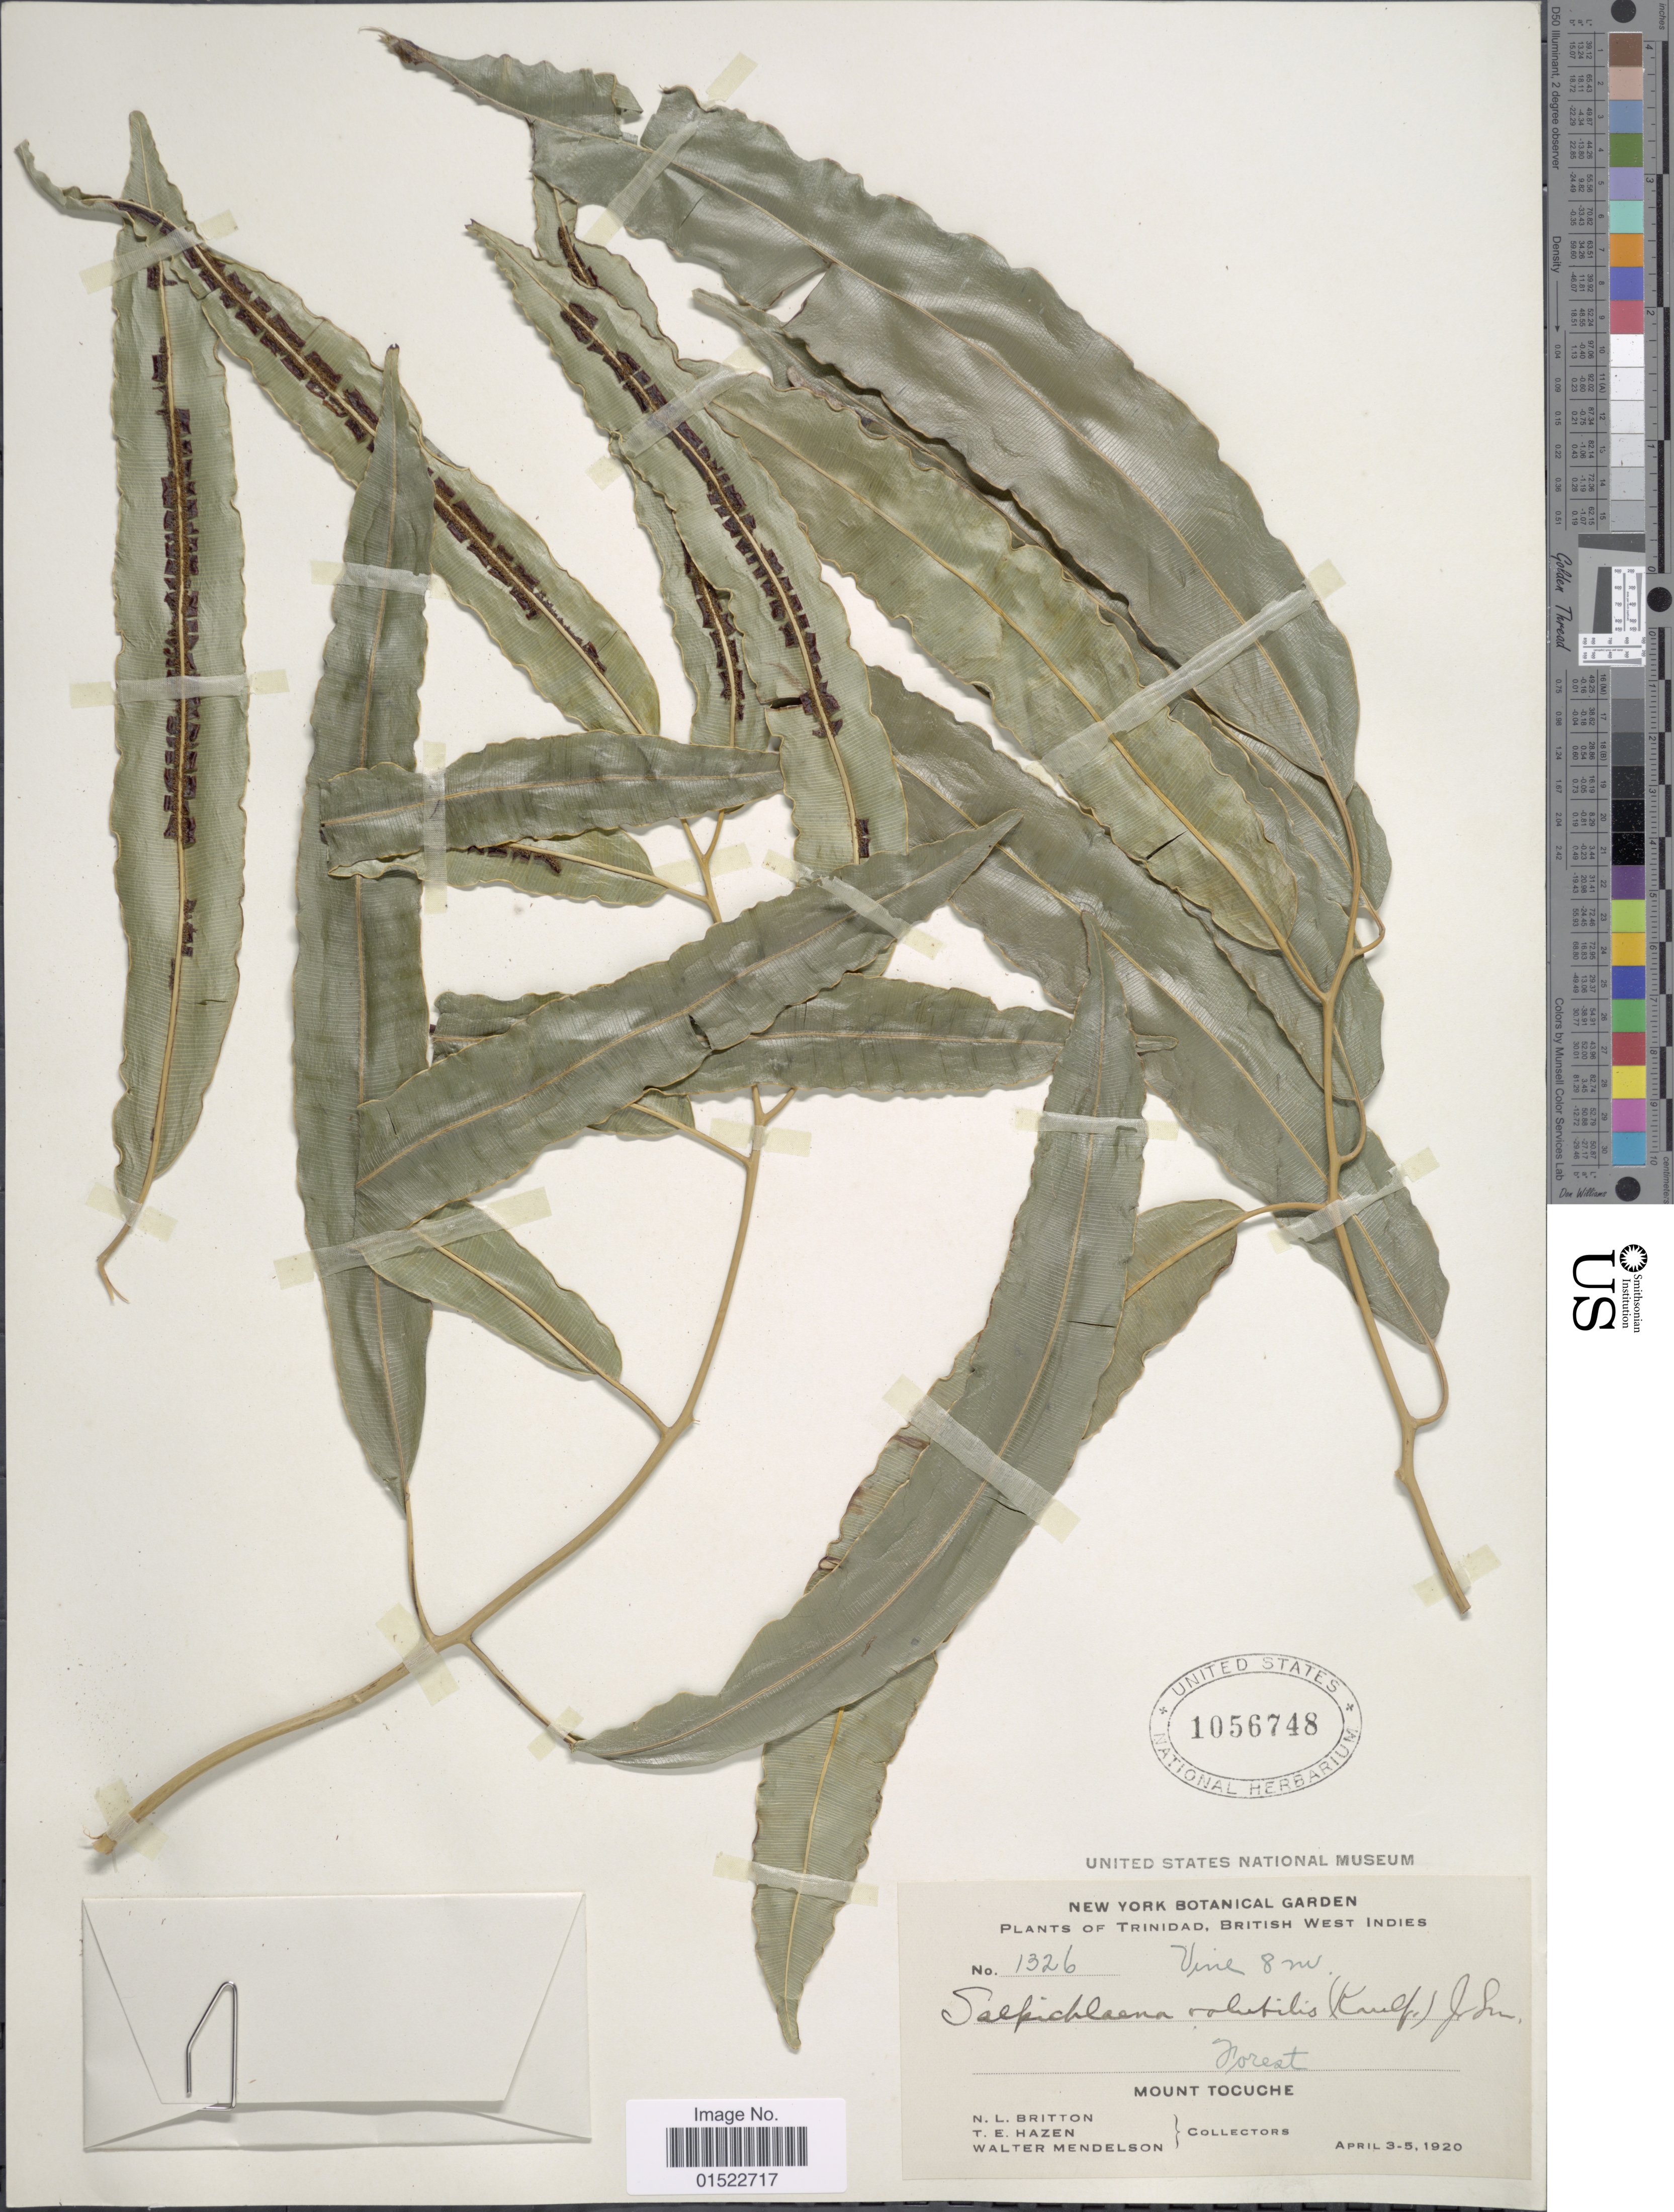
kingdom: Plantae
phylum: Tracheophyta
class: Polypodiopsida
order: Polypodiales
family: Blechnaceae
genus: Salpichlaena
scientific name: Salpichlaena volubilis subsp. volubilis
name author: (Kaulf.) J. Sm.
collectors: N. Britton, T. E. Hazen & W. Mendelson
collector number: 1326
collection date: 1920-04-03/1920-04-05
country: Trinidad and Tobago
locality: Trinidad, British West Indies, Mount Tocuche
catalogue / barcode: US 1056748